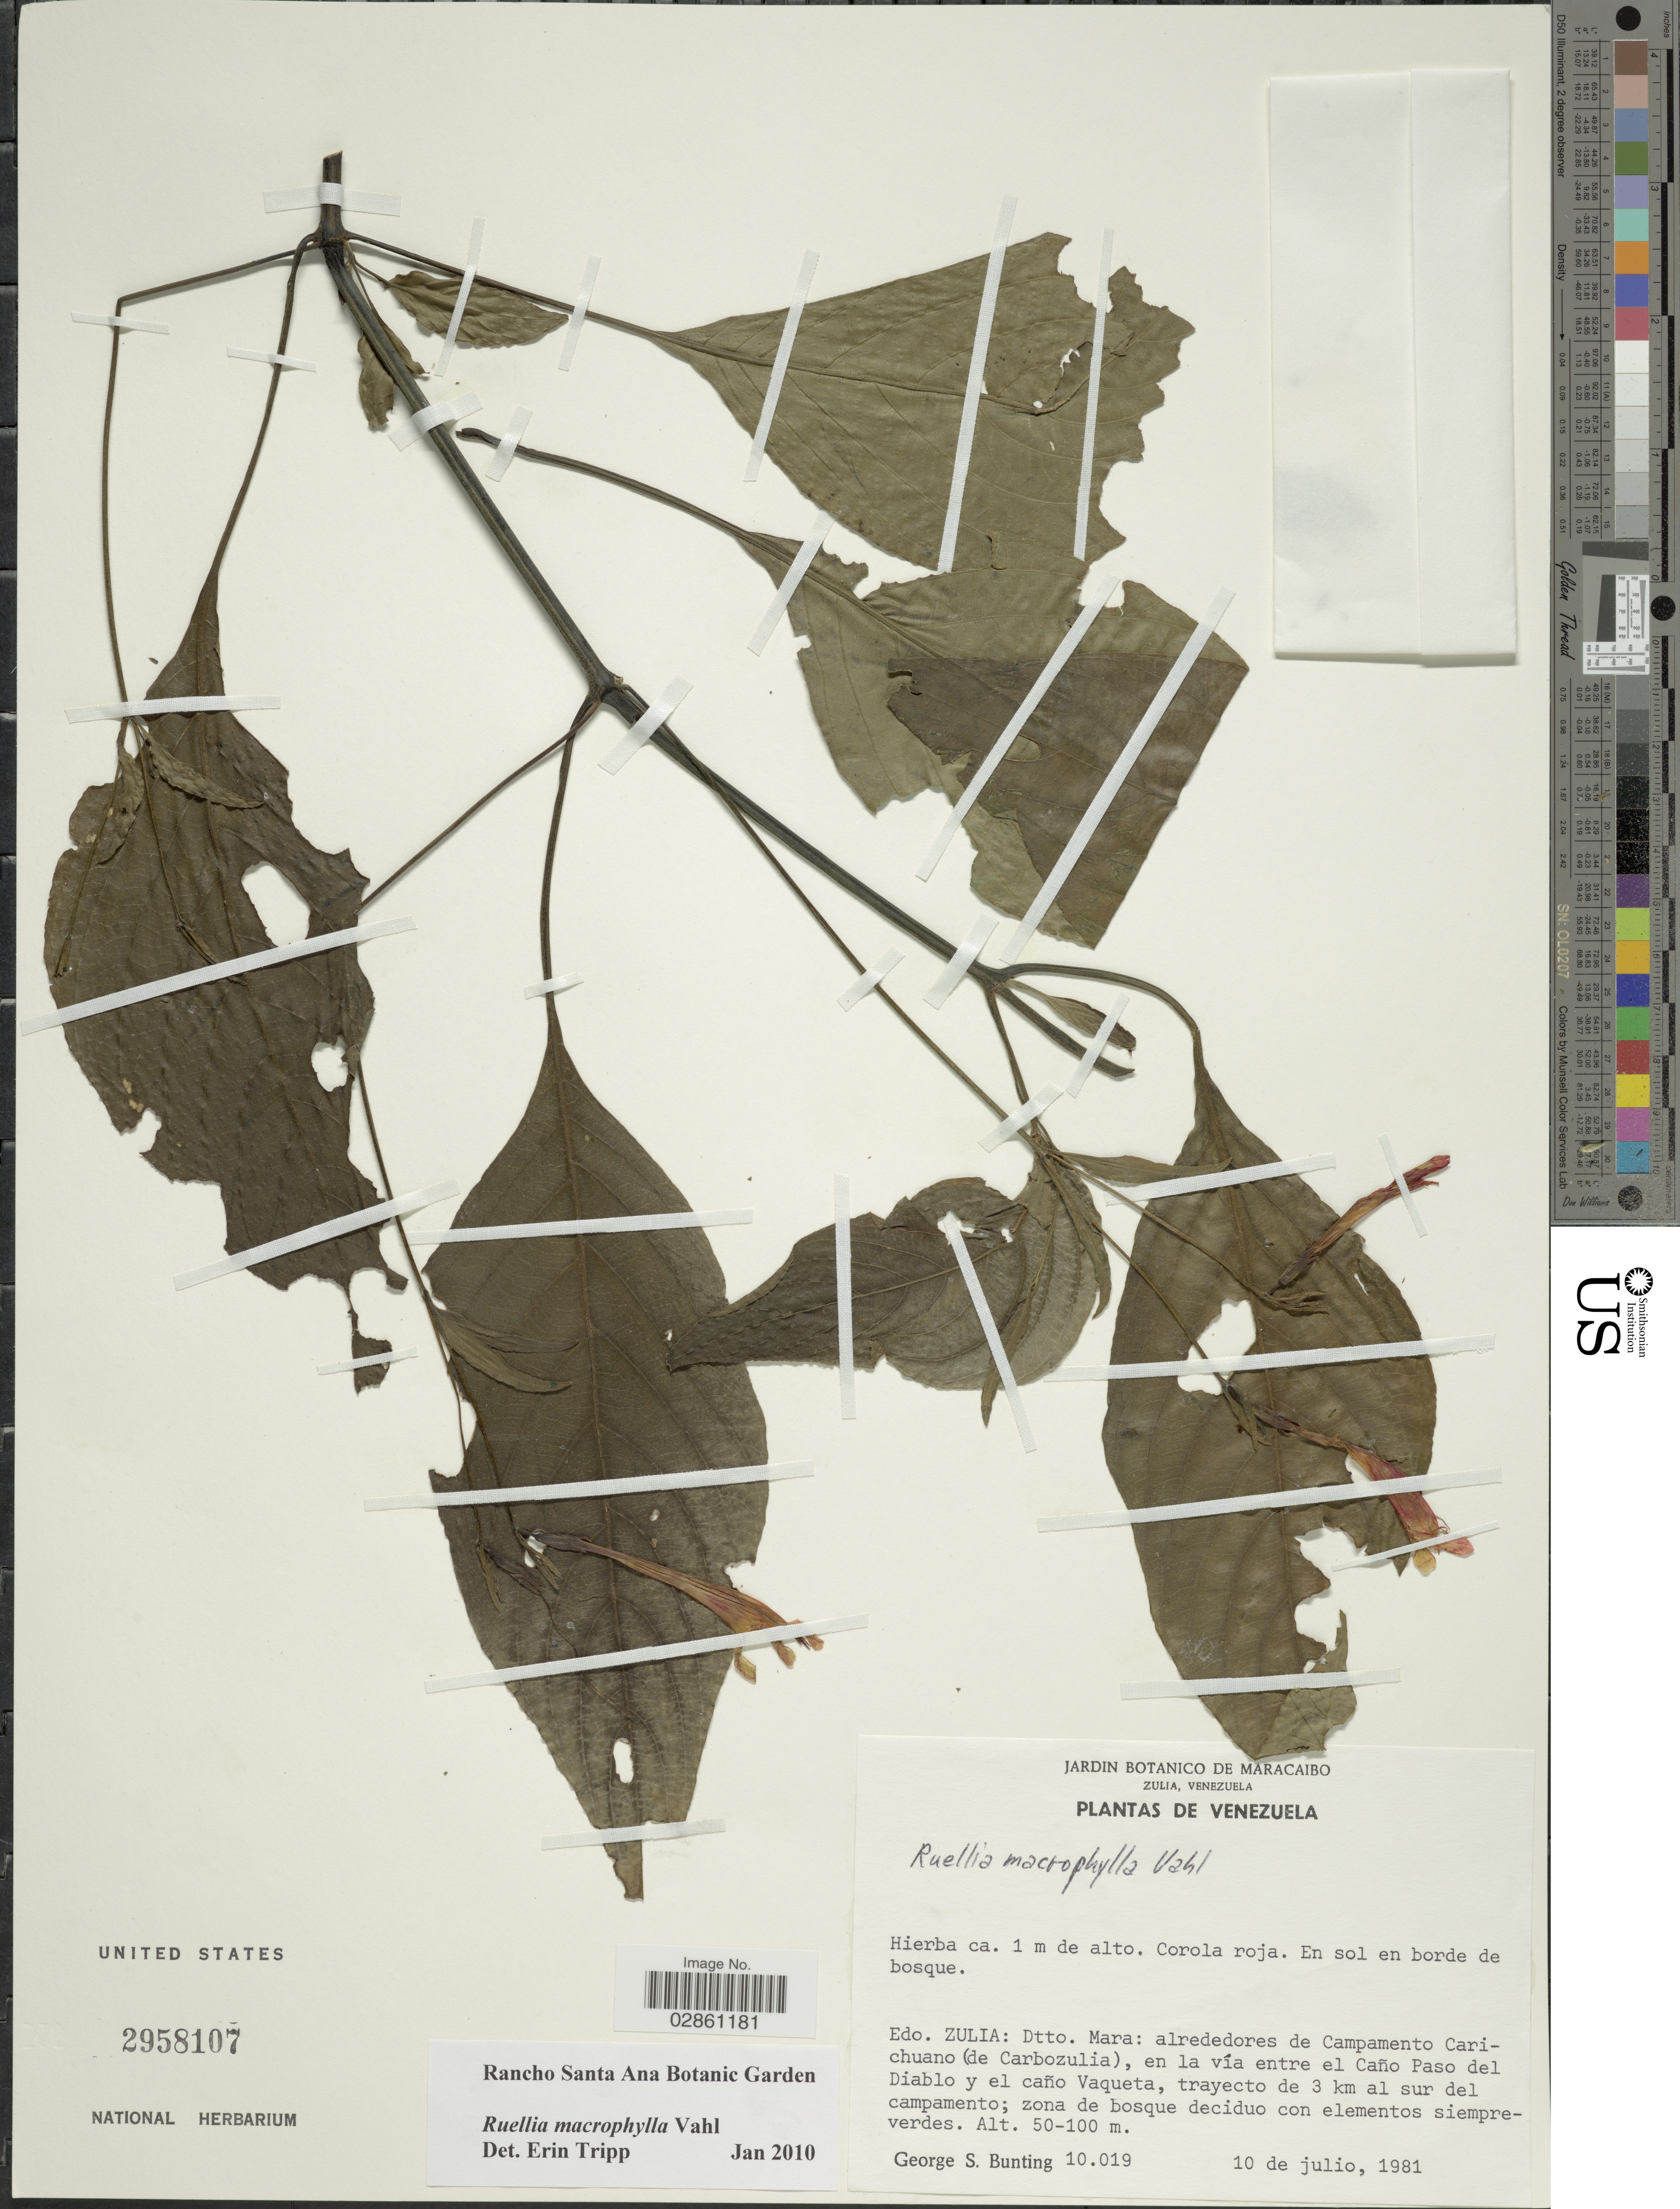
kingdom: Plantae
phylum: Tracheophyta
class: Magnoliopsida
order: Lamiales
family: Acanthaceae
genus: Ruellia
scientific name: Ruellia macrophylla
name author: Vahl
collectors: G. S. Bunting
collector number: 10019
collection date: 1981-07-10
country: Venezuela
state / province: Zulia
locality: Dtto. Mara: alrededores de Campamento Carichuano (de Carbozulia), en la vía entre el Caño Paso del Diablo y el caño Vaqueta, trayecto de 3 km al sur del campamento.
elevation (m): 50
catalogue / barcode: US 2958107